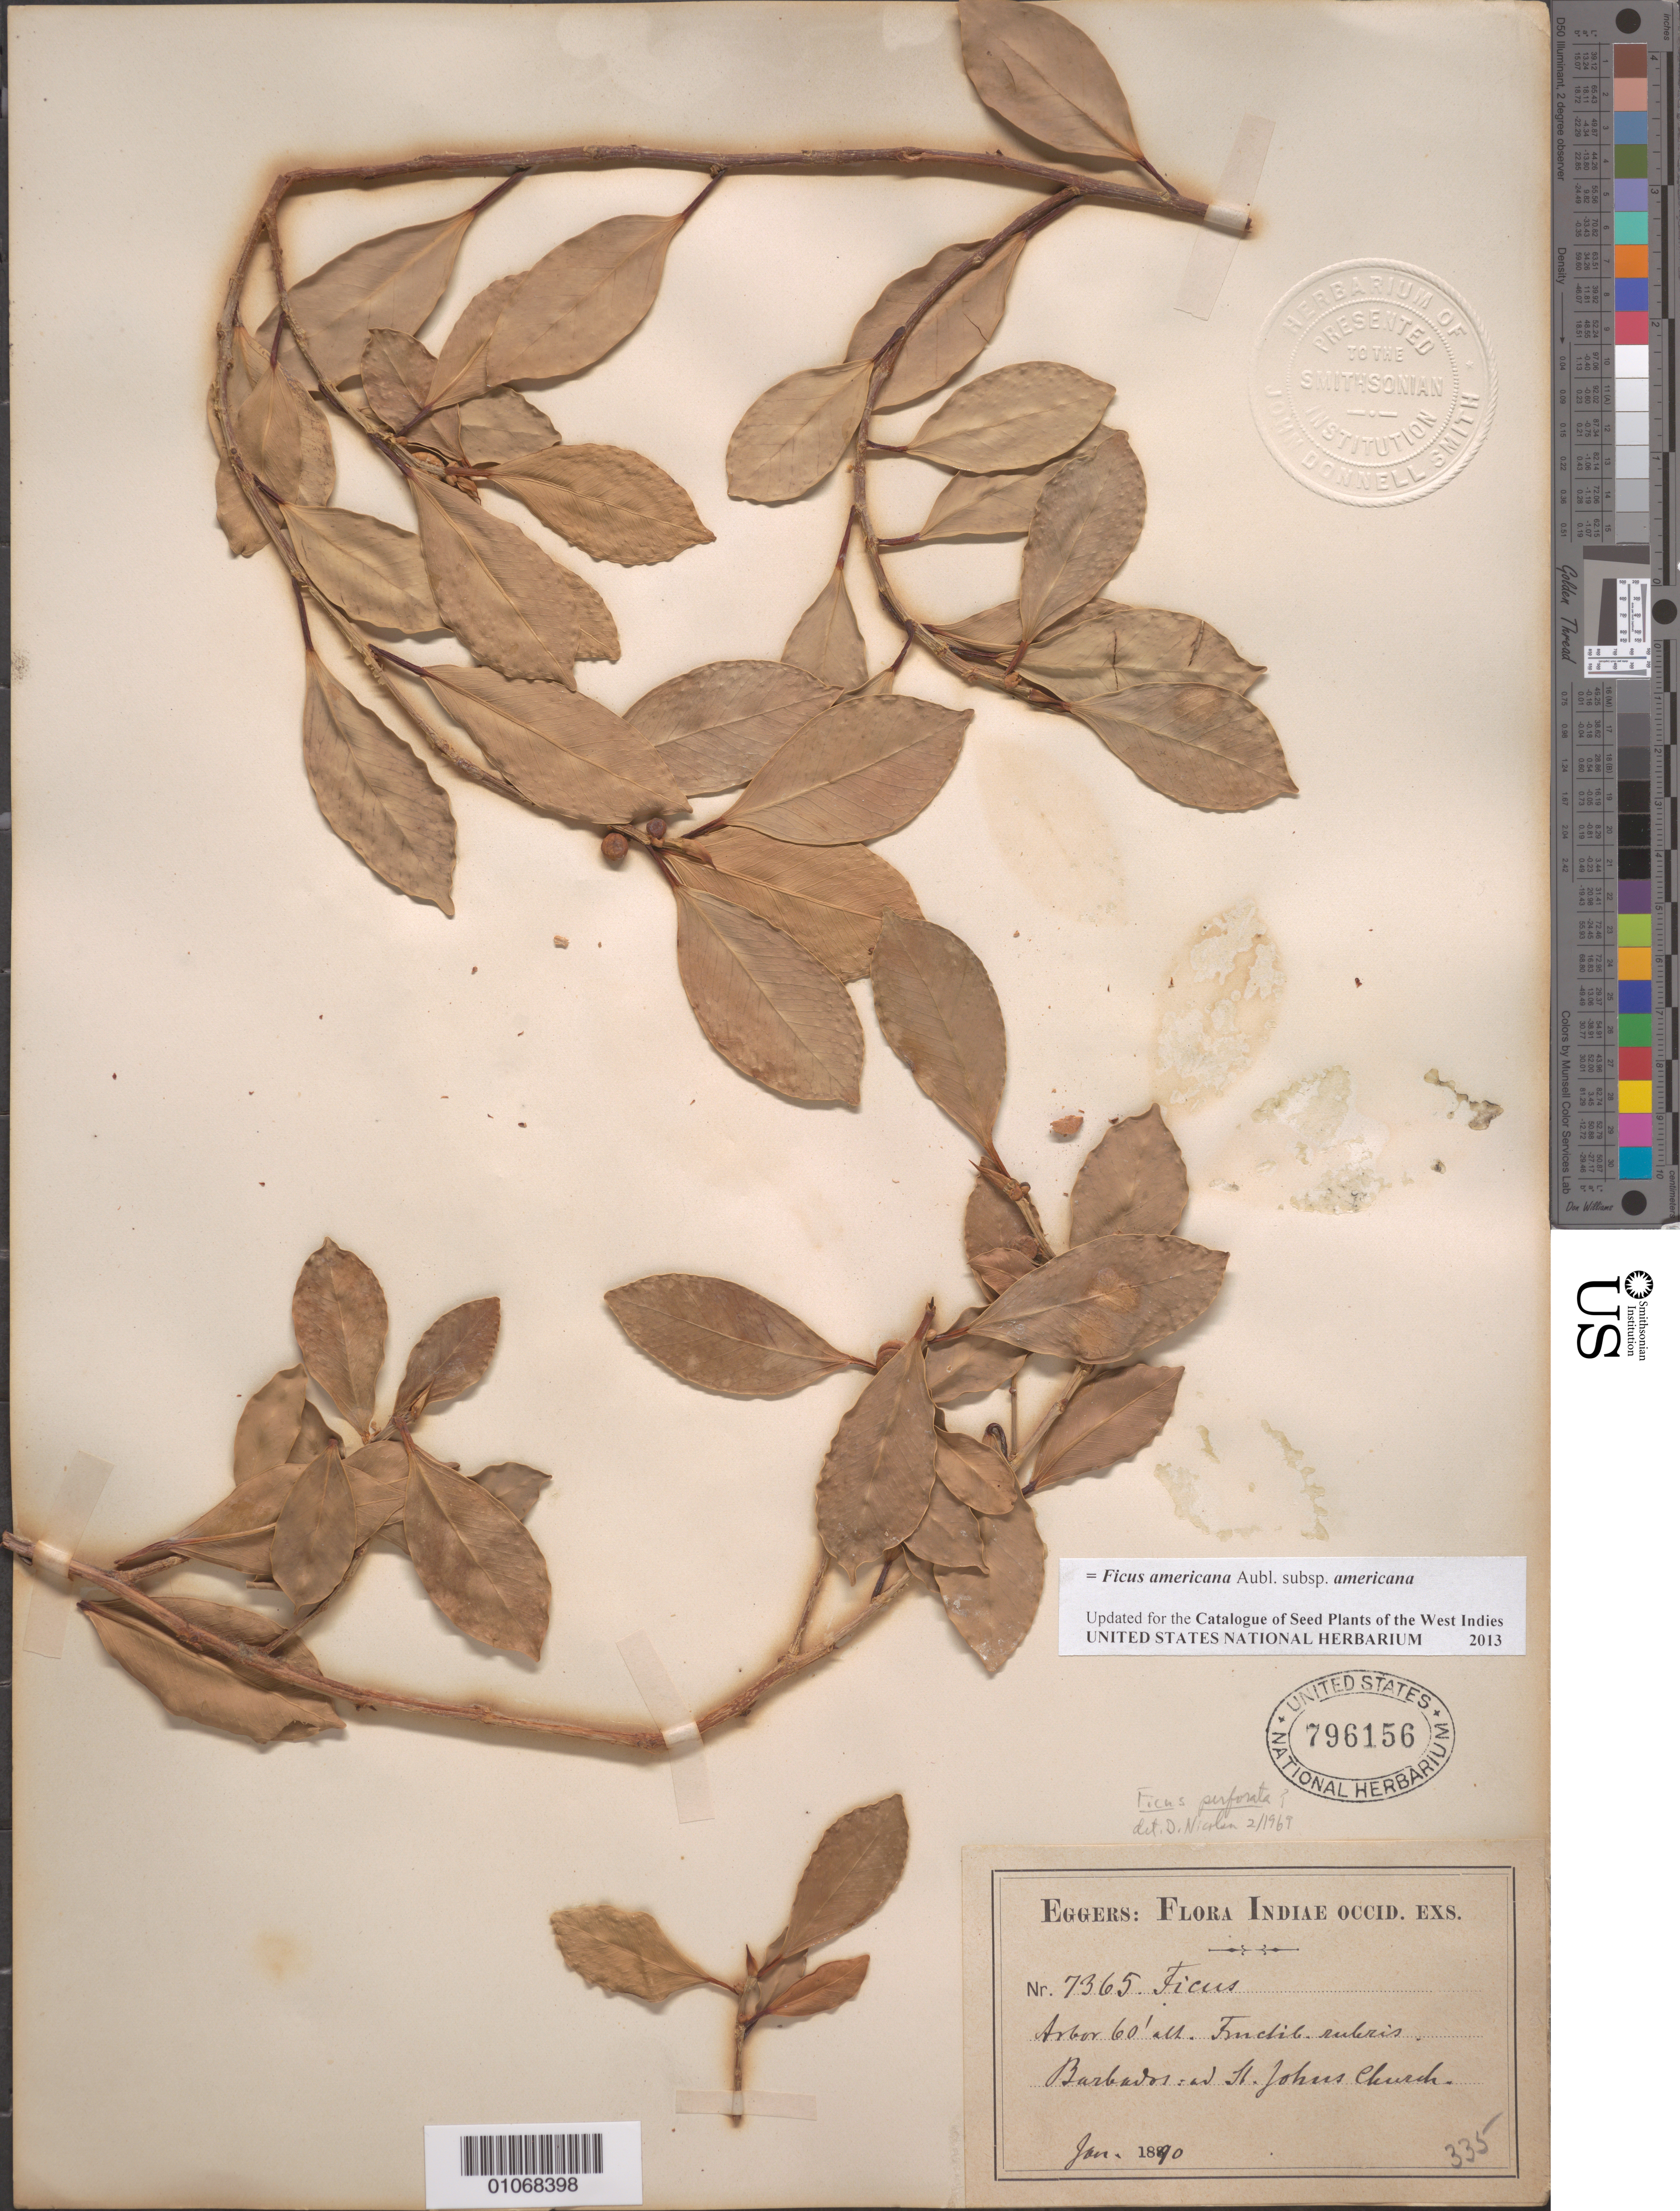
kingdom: Plantae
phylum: Tracheophyta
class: Magnoliopsida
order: Rosales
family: Moraceae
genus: Ficus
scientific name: Ficus perforata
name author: L.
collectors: H. F. A. von Eggers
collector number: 7365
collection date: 1890-01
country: Barbados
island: Barbados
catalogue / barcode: US 796156